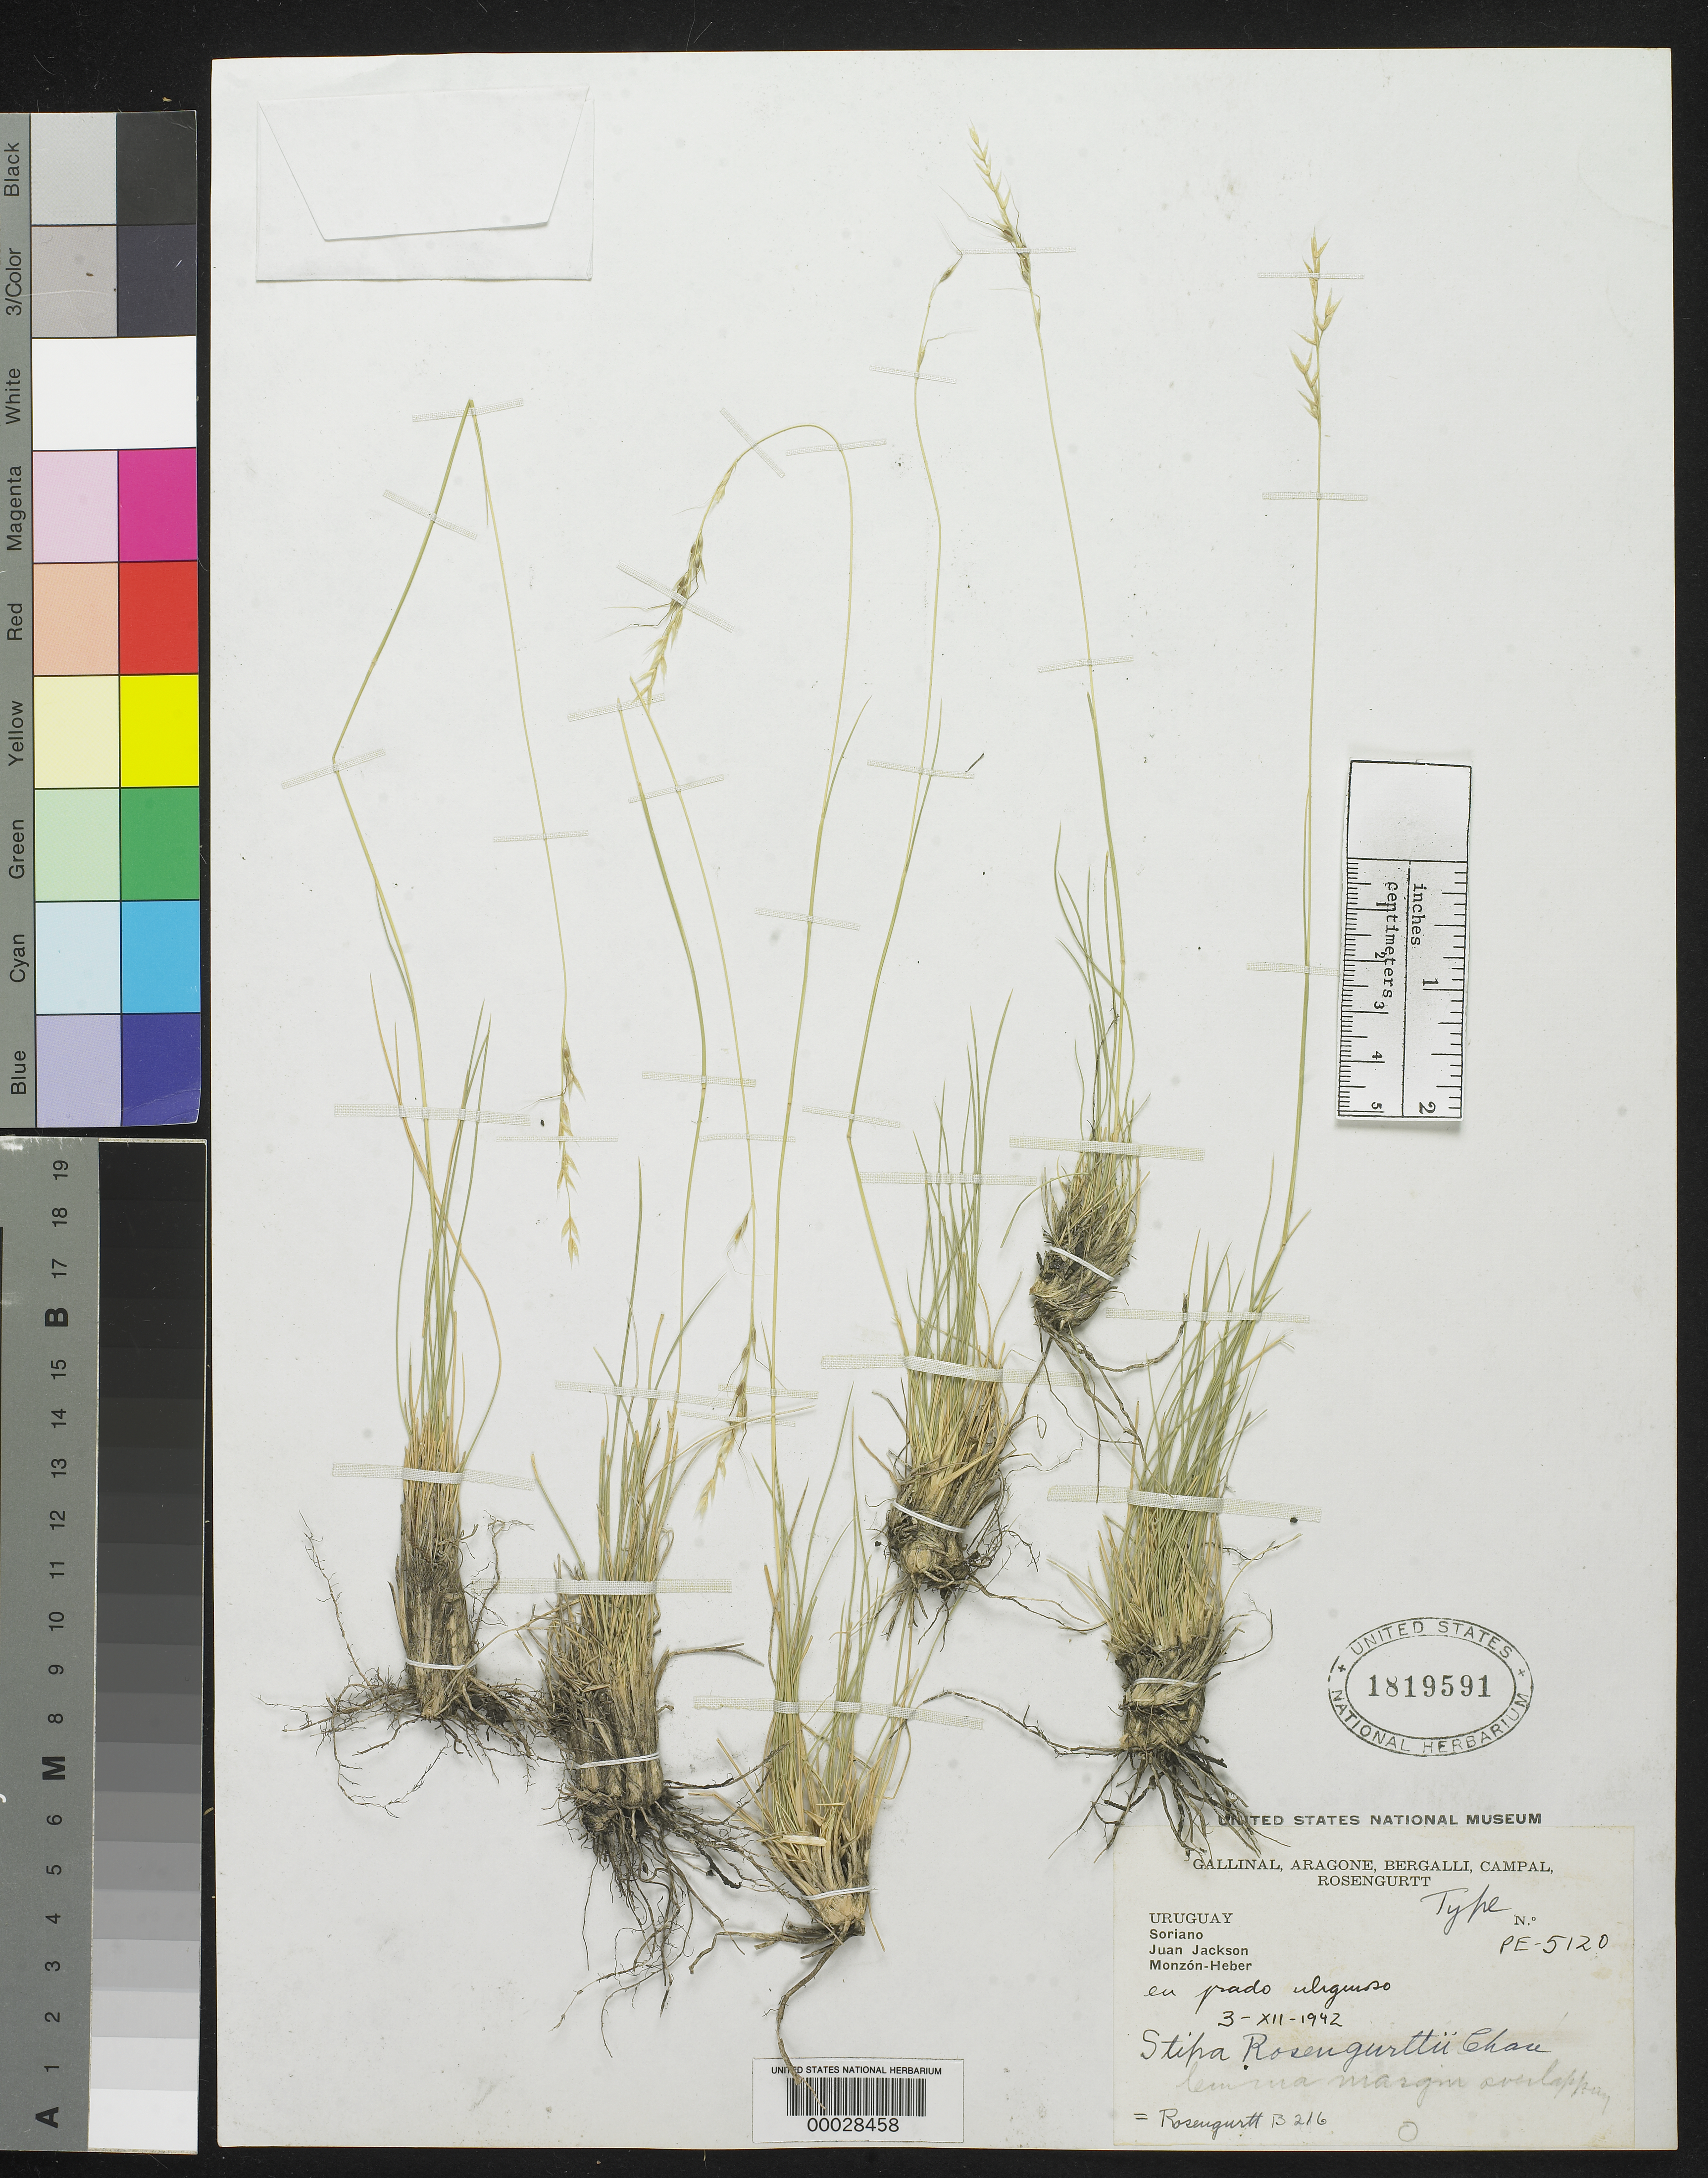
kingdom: Plantae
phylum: Tracheophyta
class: Liliopsida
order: Poales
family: Poaceae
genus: Stipa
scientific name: Stipa rosengurttii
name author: Chase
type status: Holotype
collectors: G. Vasey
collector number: PE-5120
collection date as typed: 03 Dec 1942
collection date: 1942-12-03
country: Uruguay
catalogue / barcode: US 1819591